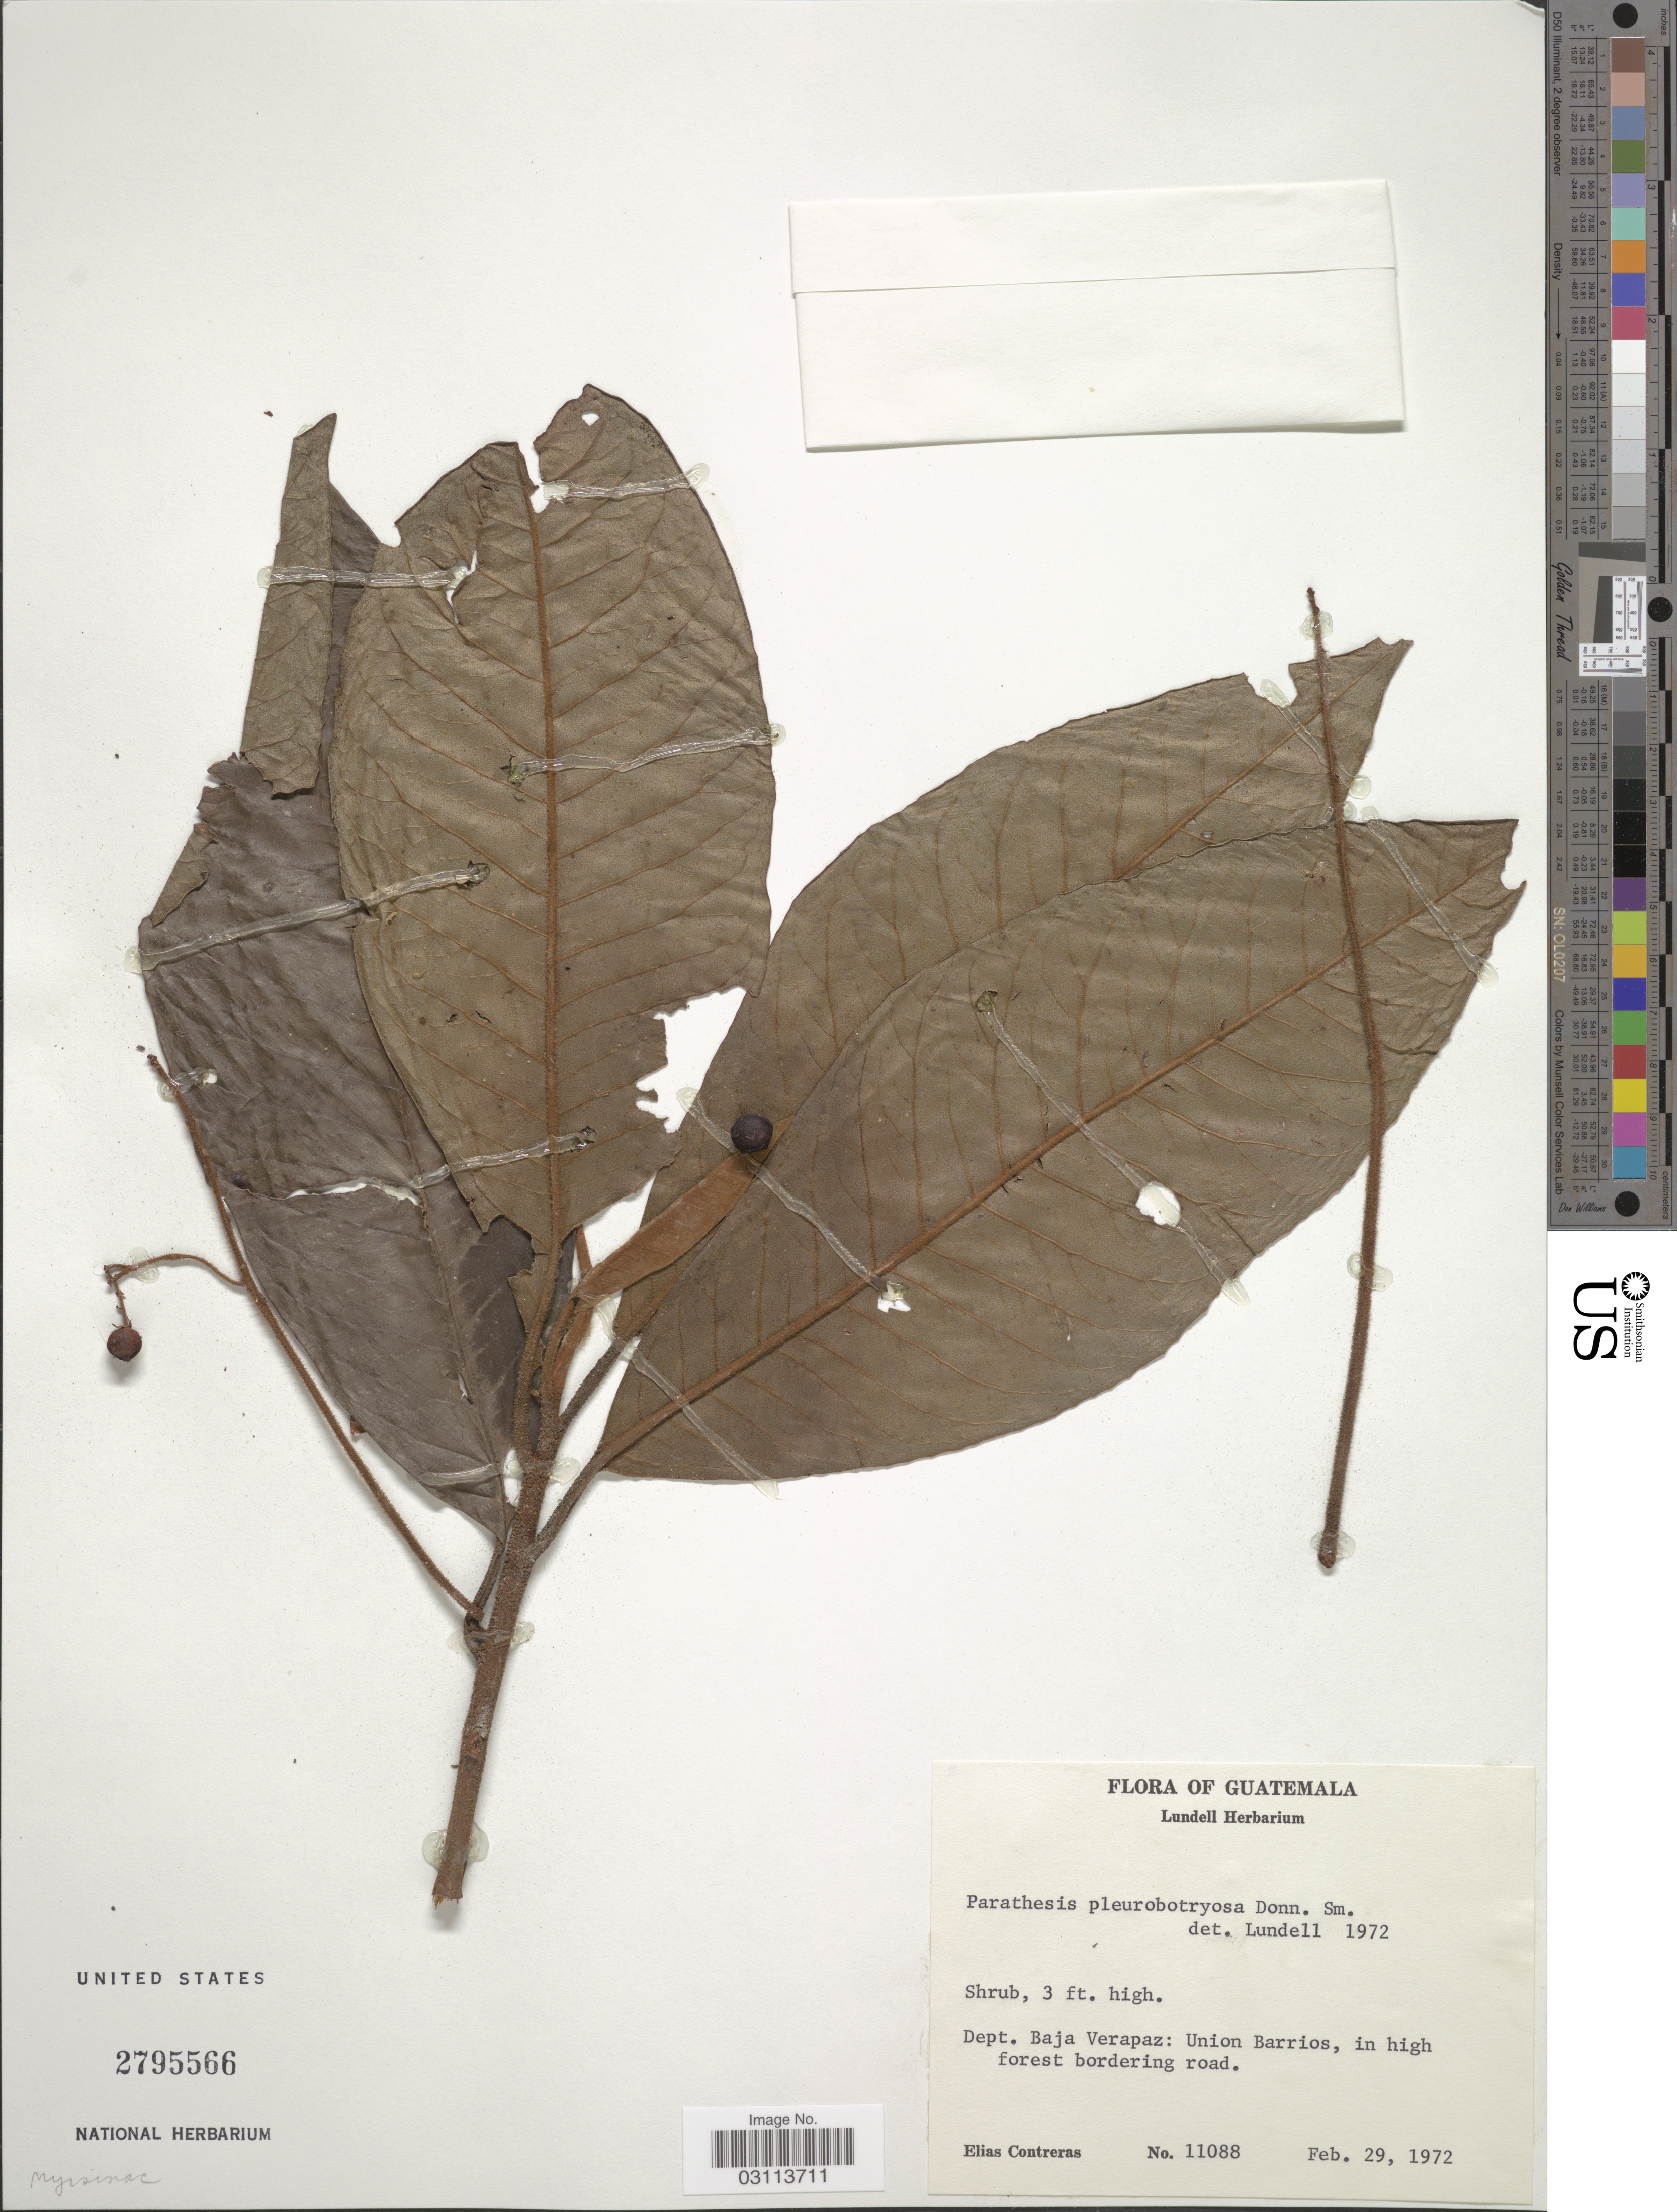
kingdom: Plantae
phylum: Tracheophyta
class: Magnoliopsida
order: Ericales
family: Primulaceae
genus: Parathesis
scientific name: Parathesis pleurobotryosa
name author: Donn. Sm.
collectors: E. Contreras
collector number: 11088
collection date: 1972-02-29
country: Guatemala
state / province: Baja Verapaz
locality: Dept. Baja Verapaz: Union Barrios, in high forest bordering road.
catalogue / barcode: US 2795566